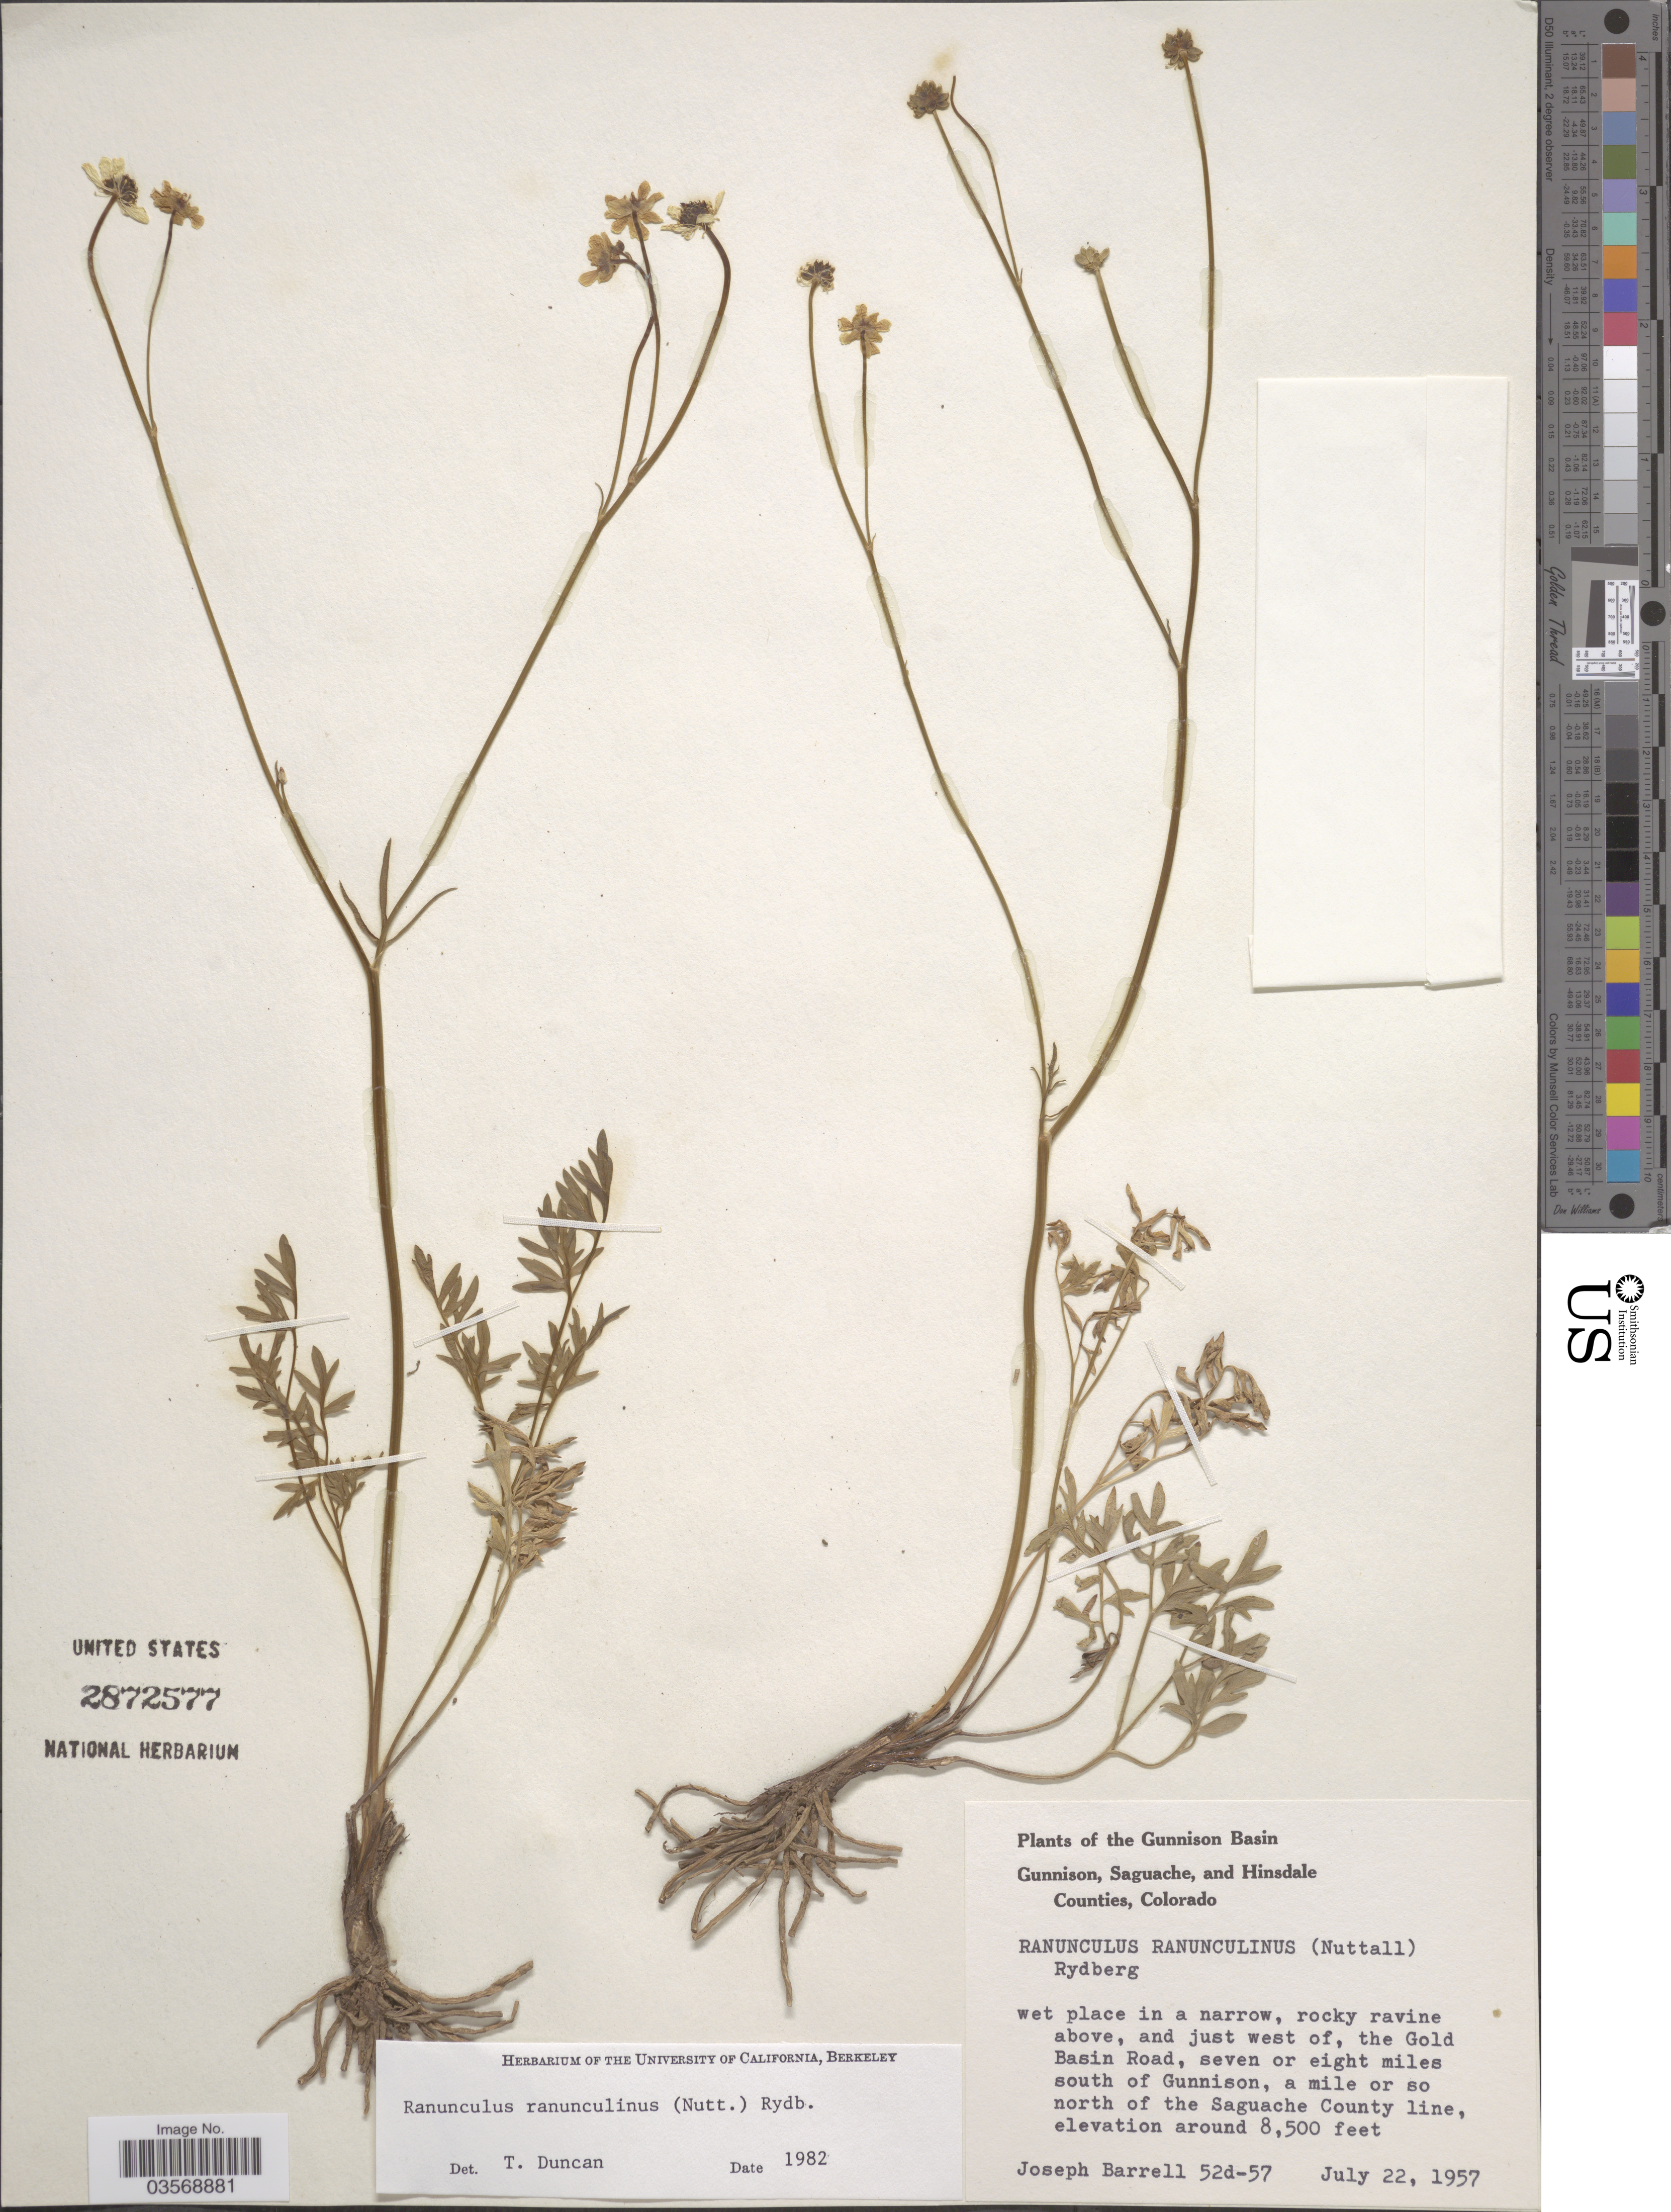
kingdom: Plantae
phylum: Tracheophyta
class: Magnoliopsida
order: Ranunculales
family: Ranunculaceae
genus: Ranunculus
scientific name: Ranunculus ranunculinus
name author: (Nutt.) Rydb.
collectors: J. Barrell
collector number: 52d-57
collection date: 1957-07-22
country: United States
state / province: Colorado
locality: The Gunnison Basin. Rocky ravine above, and just west of, the Gold Basin Road, seven or eight miles south of Gunnison, a mile or so north of the Saguache County line.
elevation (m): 2591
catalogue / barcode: US 2872577